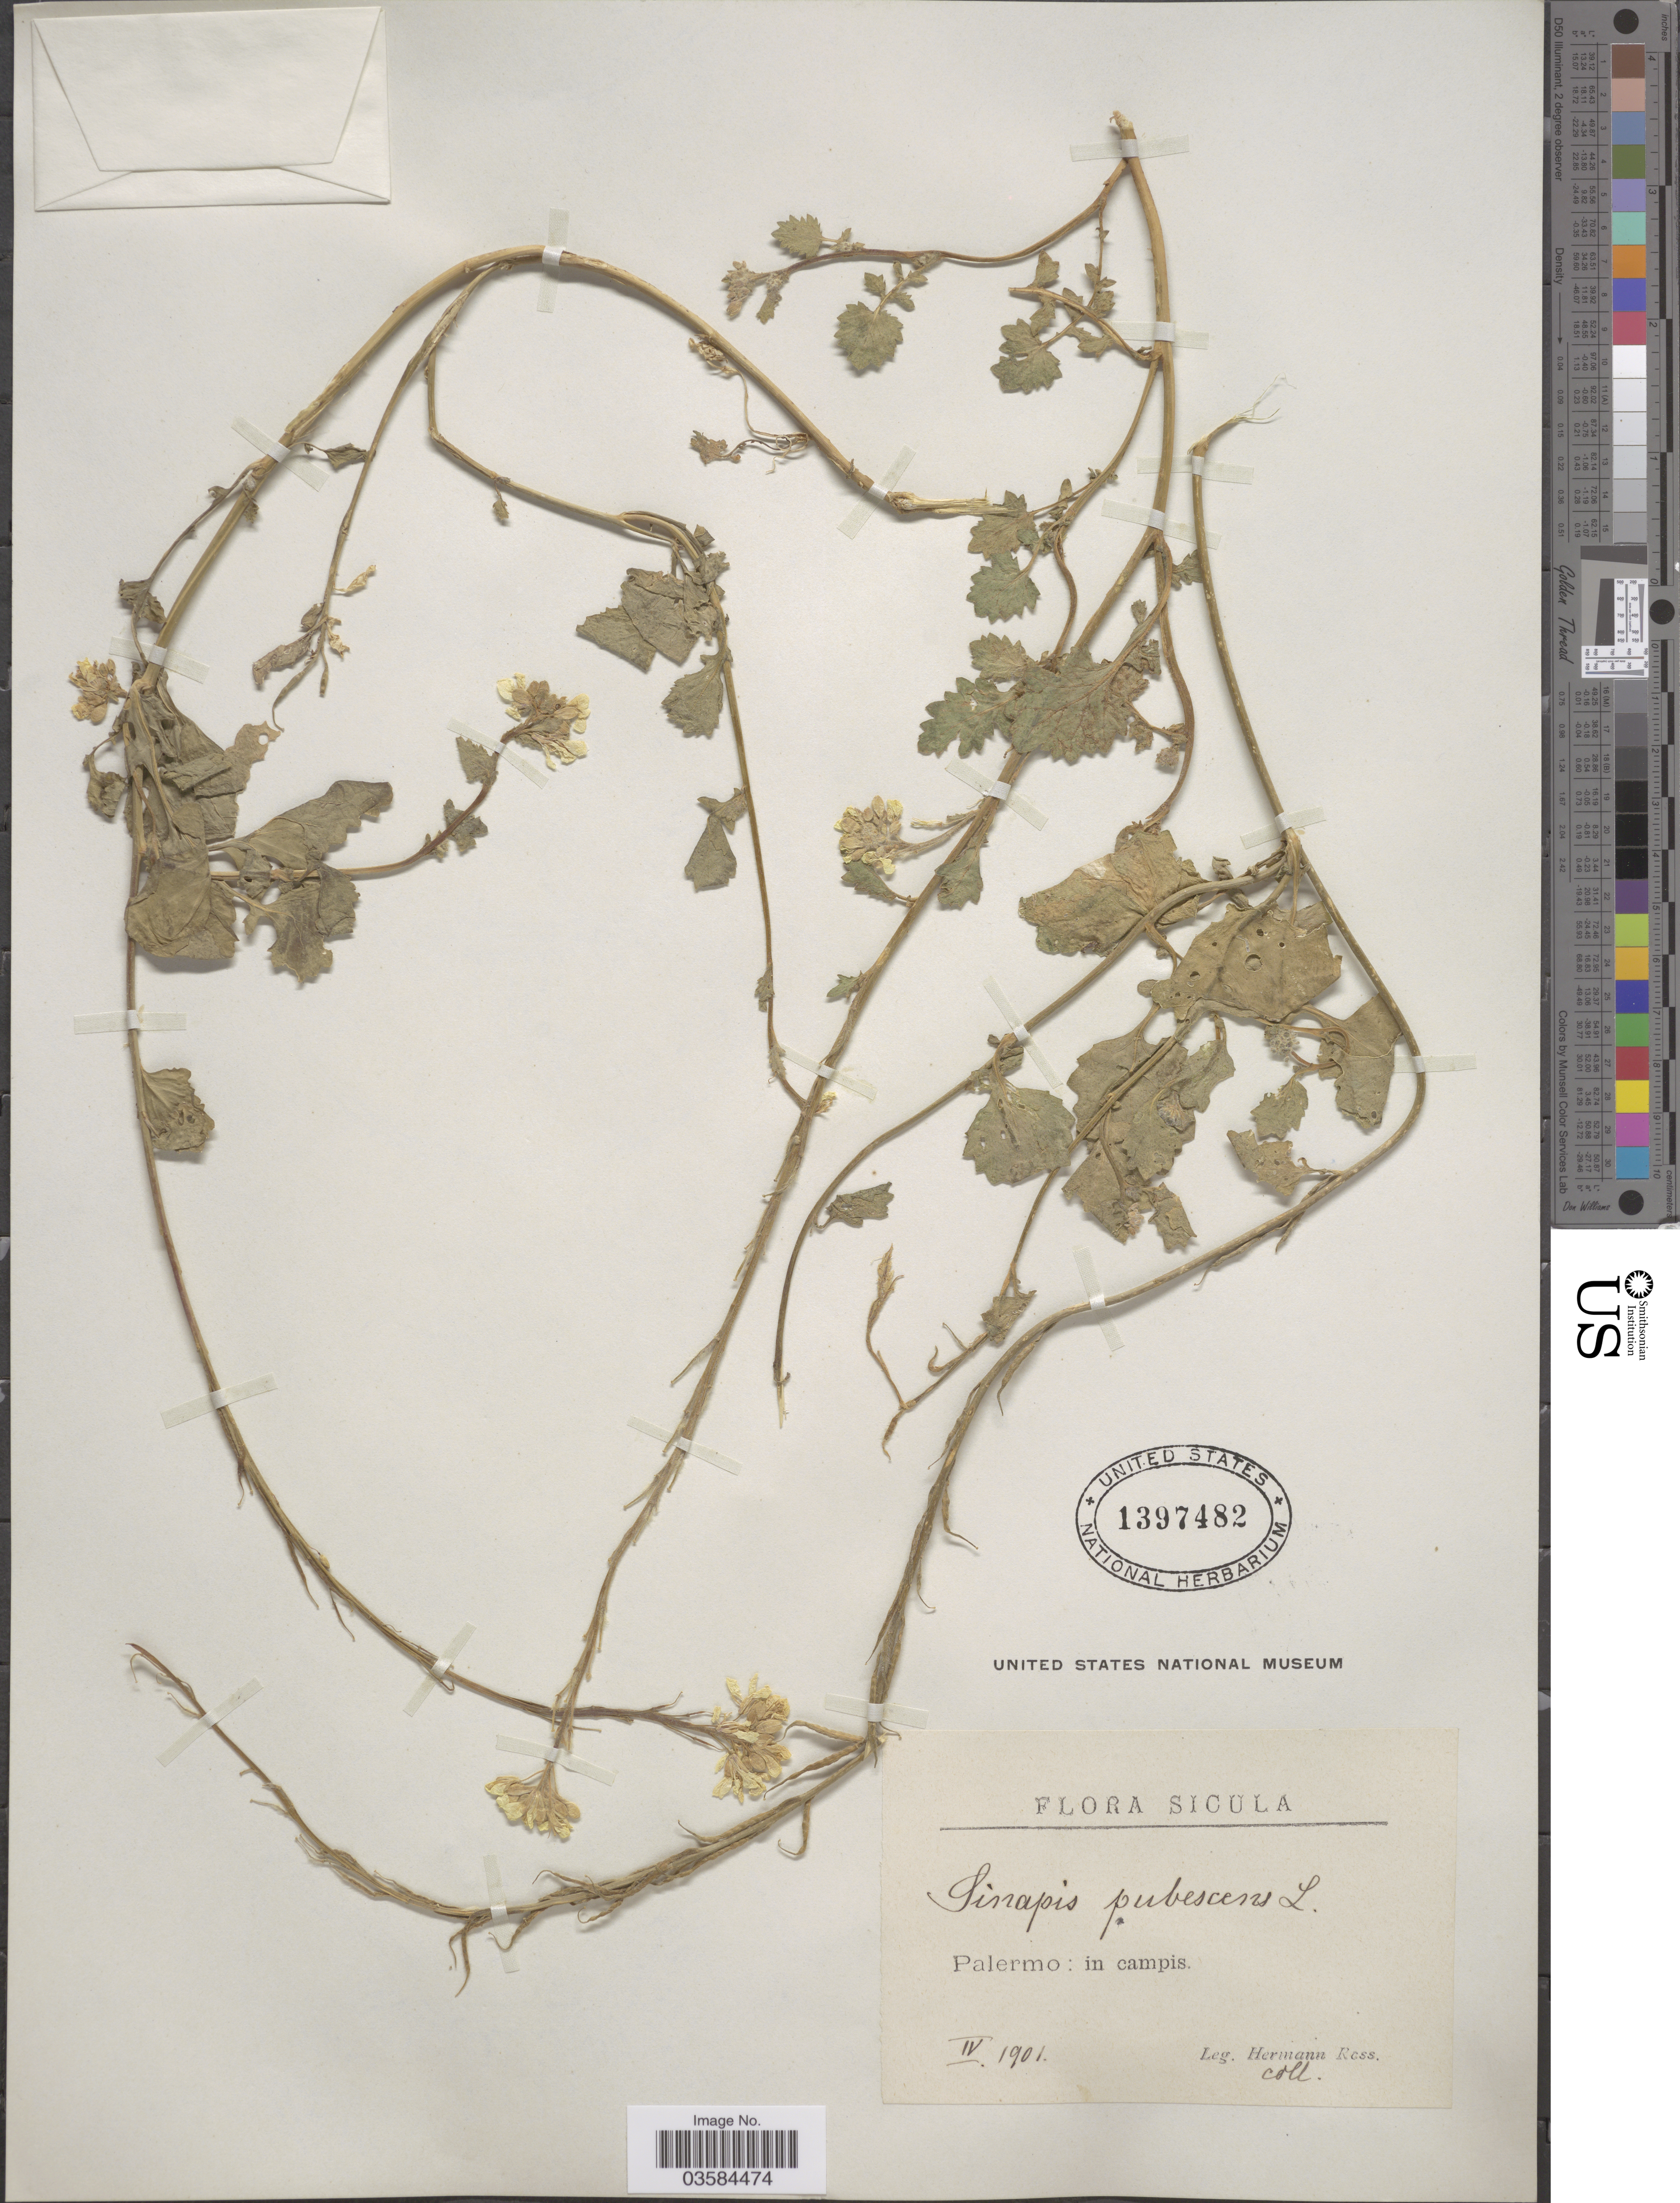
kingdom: Plantae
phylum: Tracheophyta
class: Magnoliopsida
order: Brassicales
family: Brassicaceae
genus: Sinapis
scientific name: Sinapis pubescens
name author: L.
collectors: H. Ross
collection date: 1901-04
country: Italy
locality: Sicula. Palermo: in campis.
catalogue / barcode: US 1397482